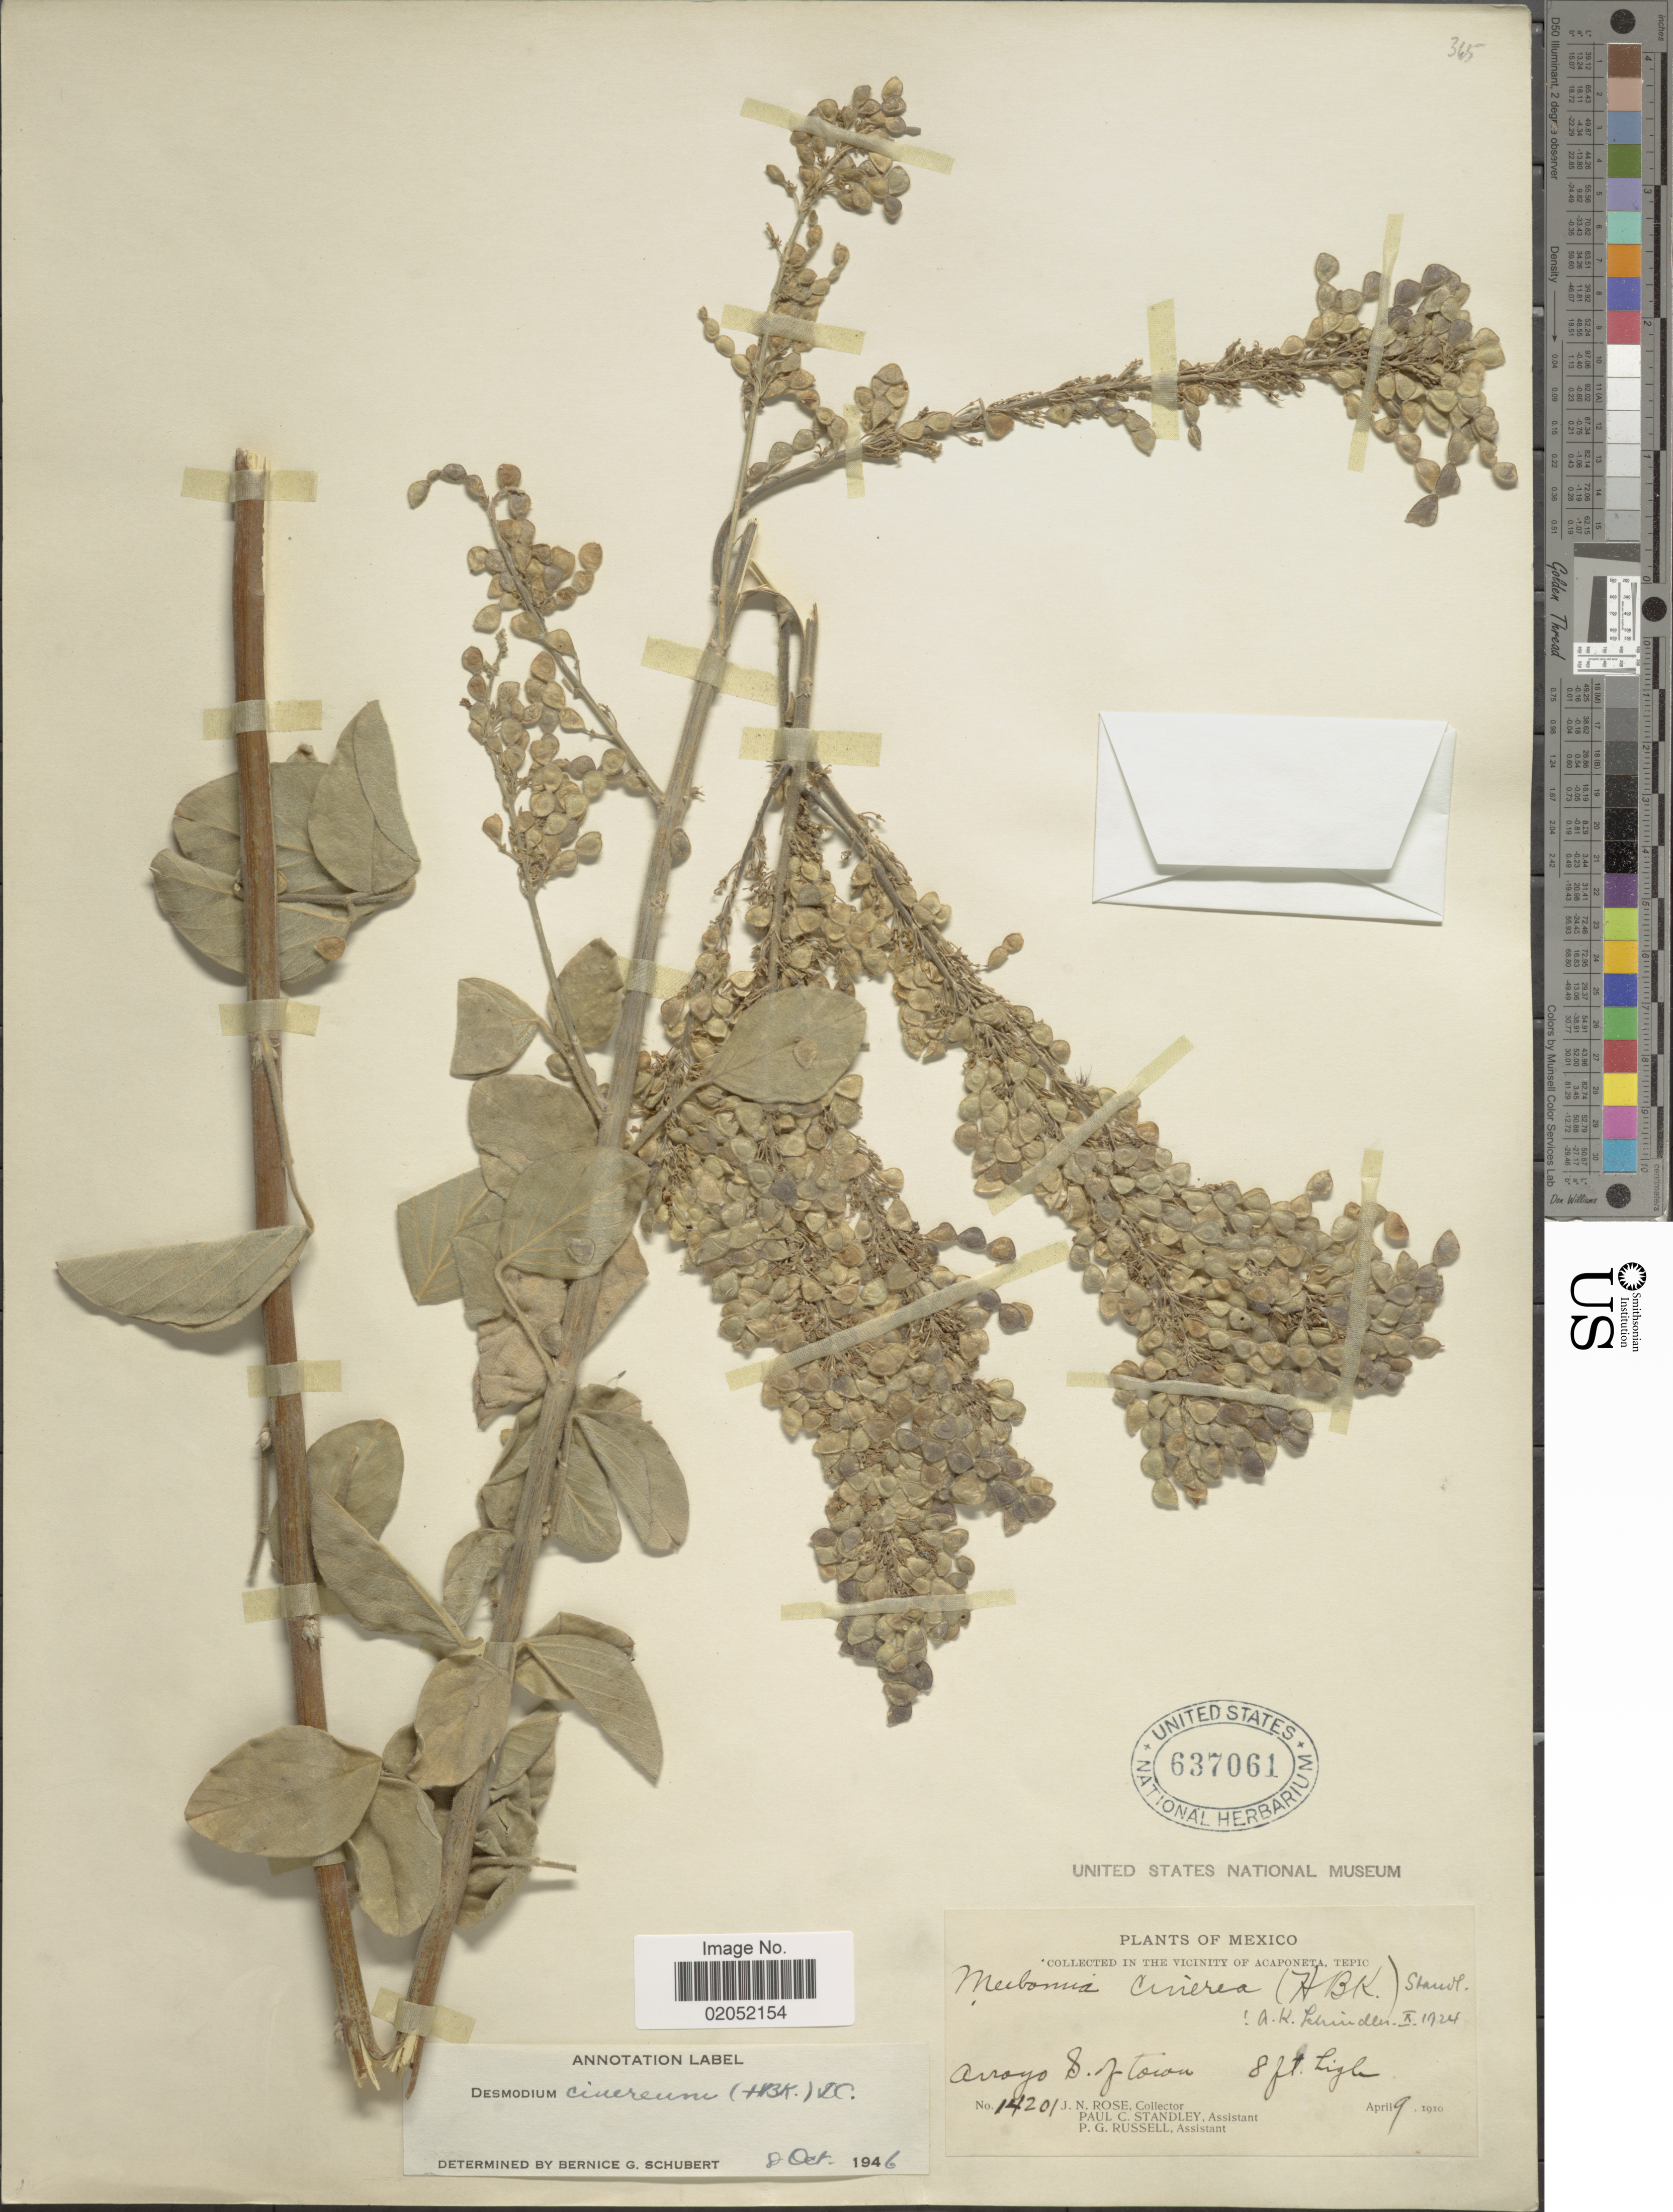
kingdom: Plantae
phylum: Tracheophyta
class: Magnoliopsida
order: Fabales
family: Fabaceae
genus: Desmodium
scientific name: Desmodium cinereum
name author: (Kunth) DC.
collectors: J. N. Rose, P. C. Standley & P. G. Russell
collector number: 14201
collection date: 1910-04-09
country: Mexico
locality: In the vcnity of Acaponeta, Tepic. Arroyo S of town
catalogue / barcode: US 637061